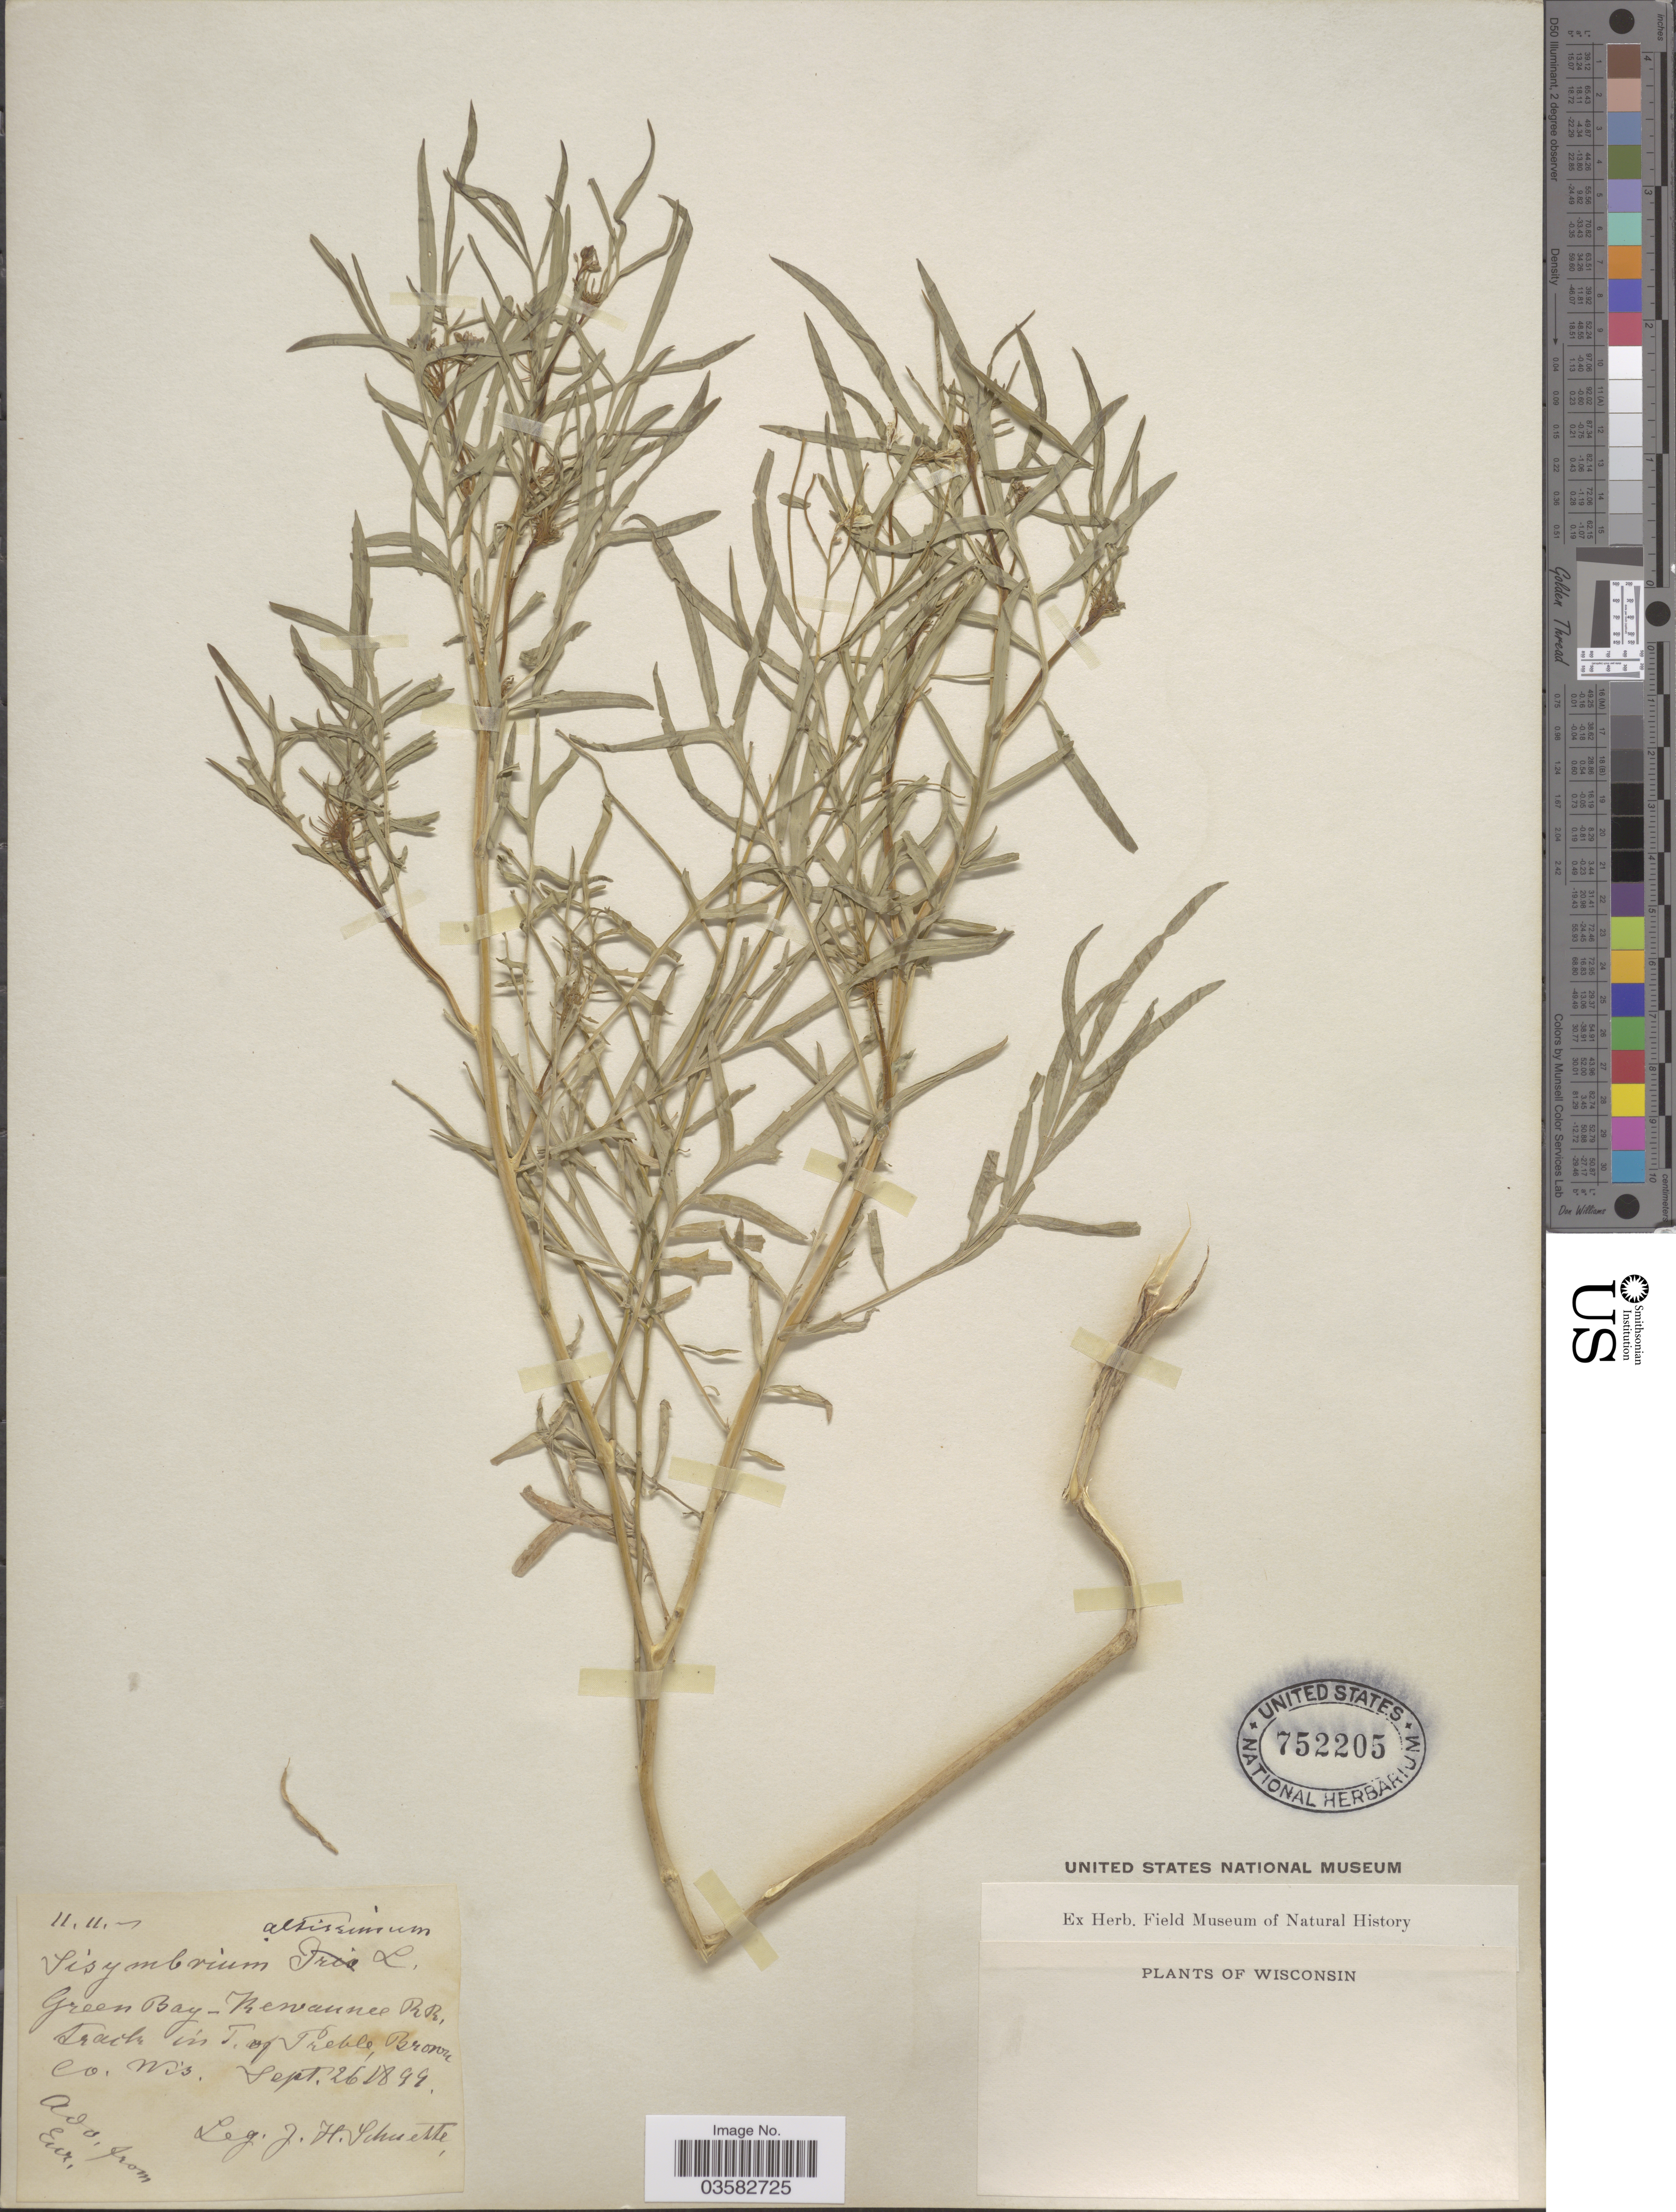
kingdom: Plantae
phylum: Tracheophyta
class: Magnoliopsida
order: Brassicales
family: Brassicaceae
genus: Sisymbrium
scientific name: Sisymbrium altissimum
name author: L.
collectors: J. H. Schuette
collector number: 1111?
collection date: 1899-09-26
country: United States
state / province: Wisconsin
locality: Green Bay - Kewaunee RR. Track in T. of Preble, Brown Co.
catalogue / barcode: US 752205